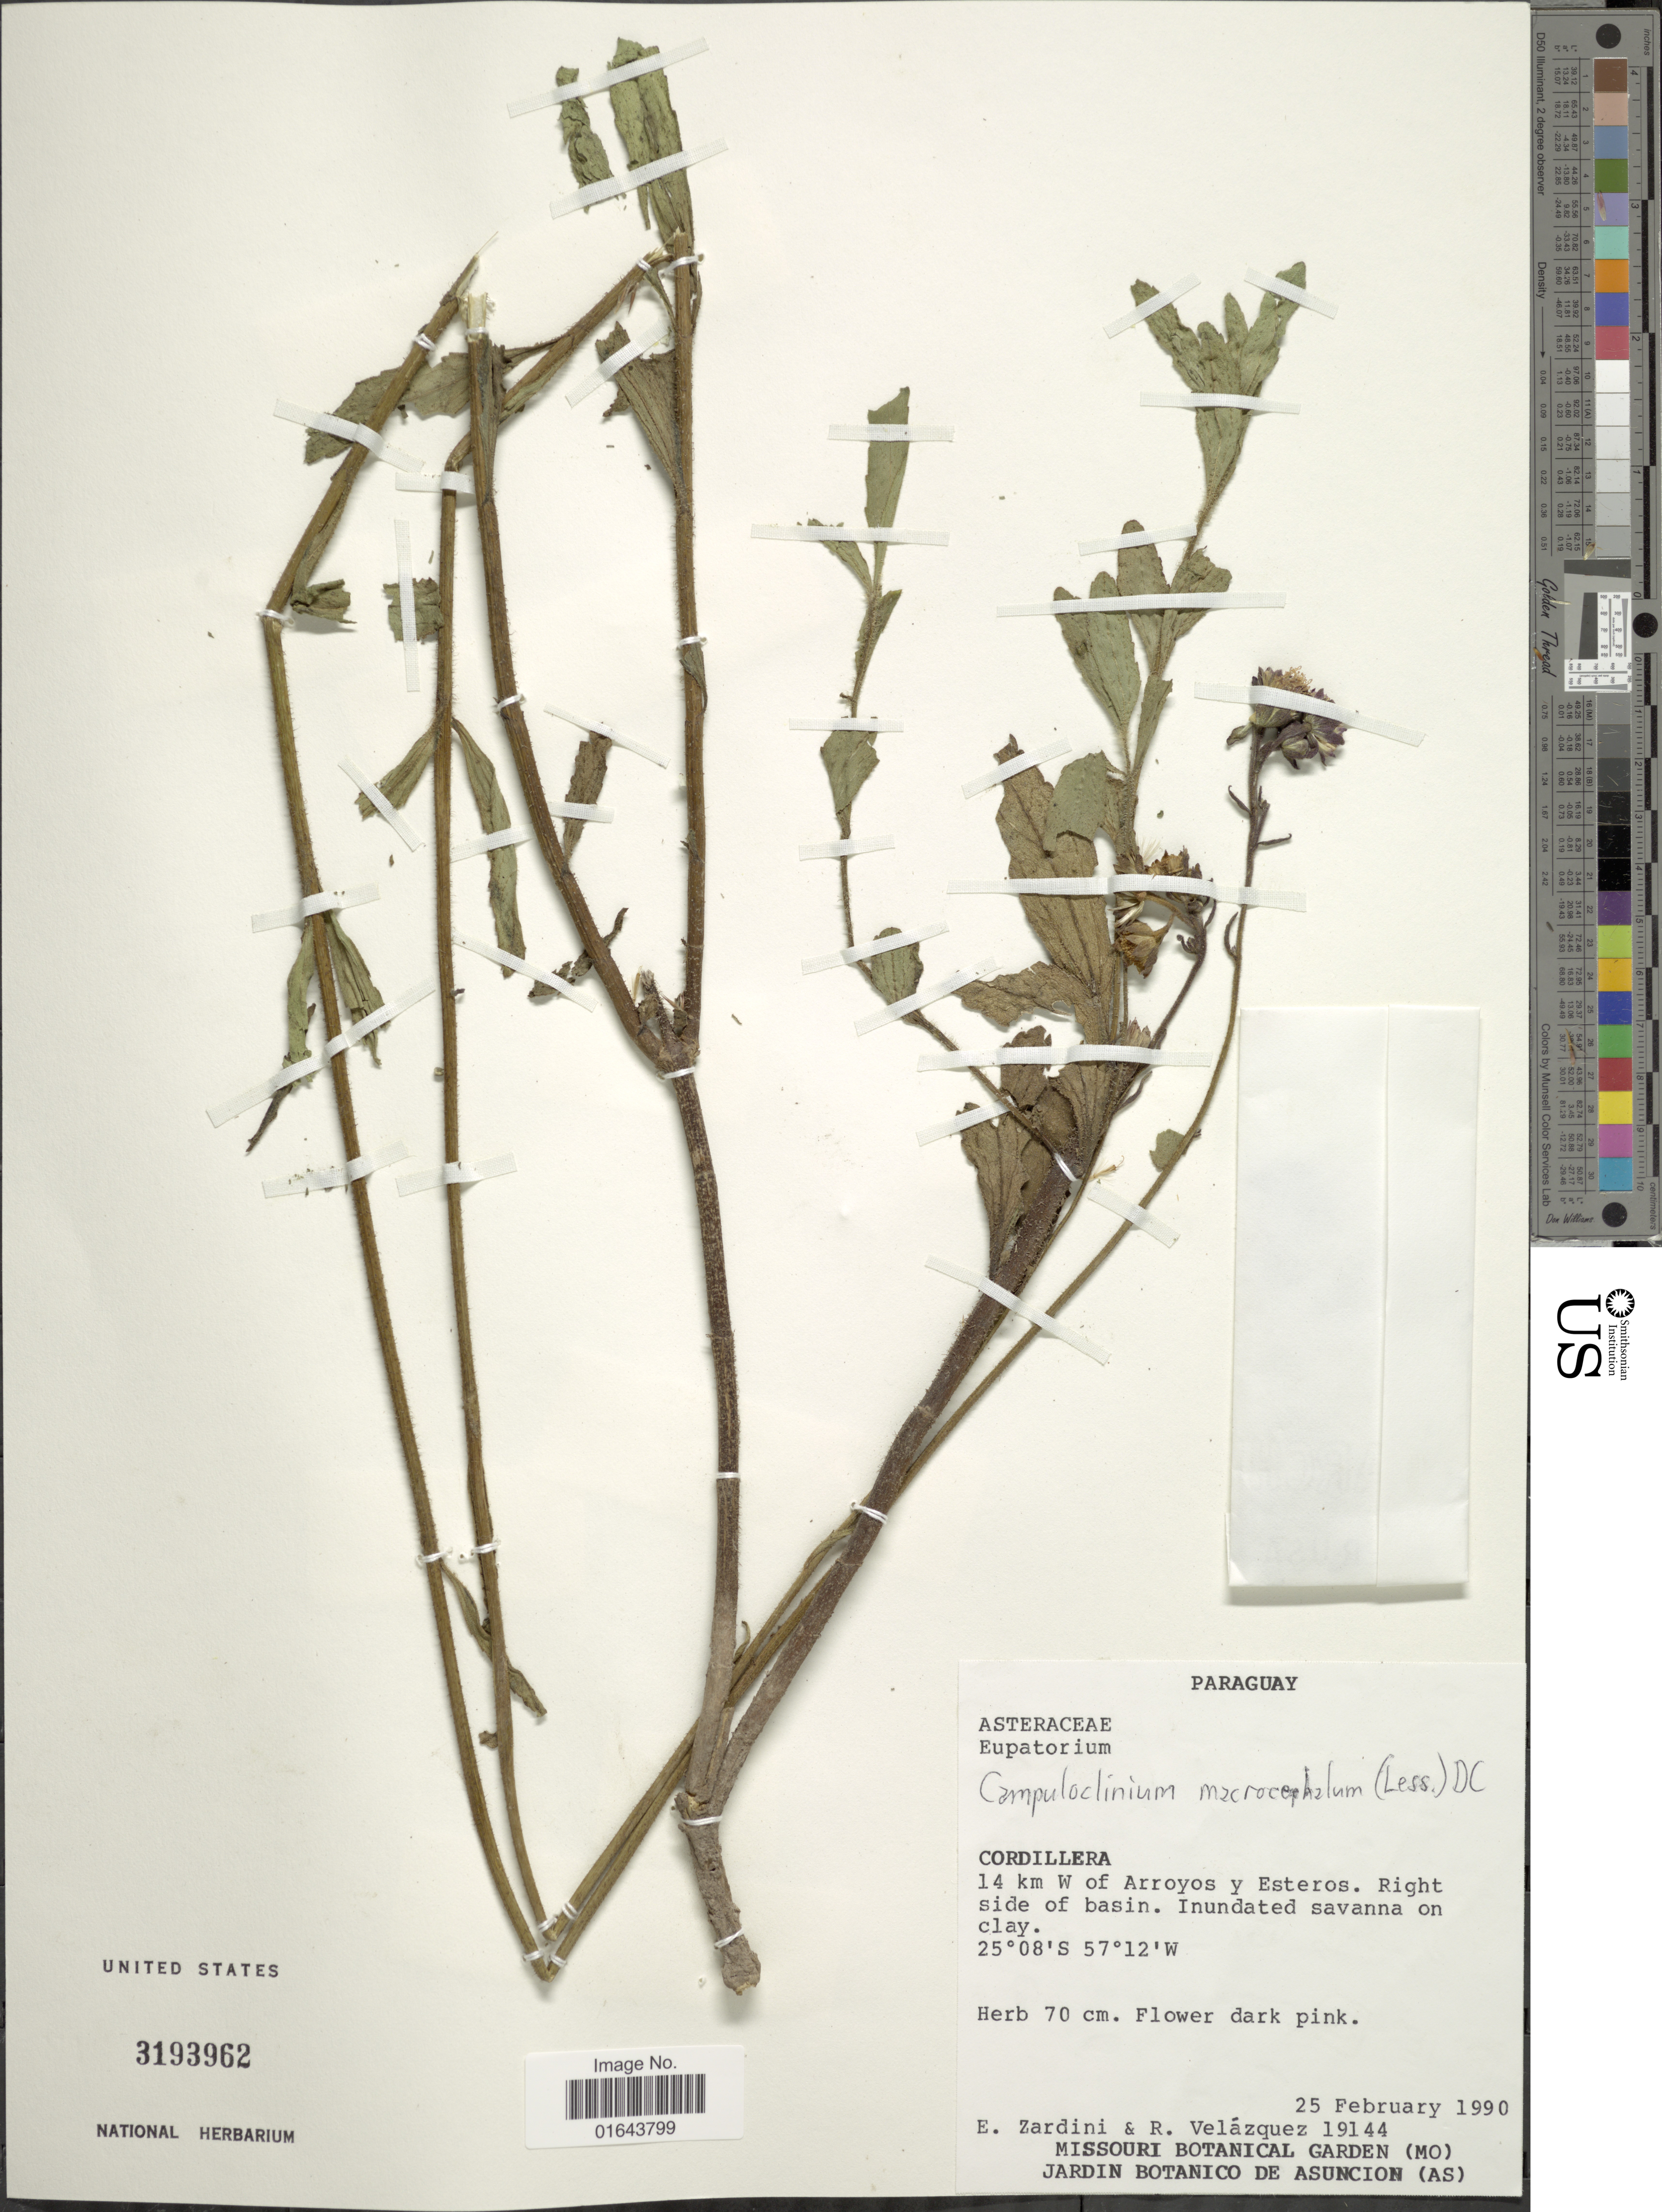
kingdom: Plantae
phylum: Tracheophyta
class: Magnoliopsida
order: Asterales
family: Asteraceae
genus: Campuloclinium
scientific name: Campuloclinium macrocephalum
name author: (Less.) DC.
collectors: E. M. Zardini & R. Velázquez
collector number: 19144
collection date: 1990-02-25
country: Paraguay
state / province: Cordillera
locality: Cordillera. 14 km W of Arroyos y Esteros.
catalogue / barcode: US 3193962